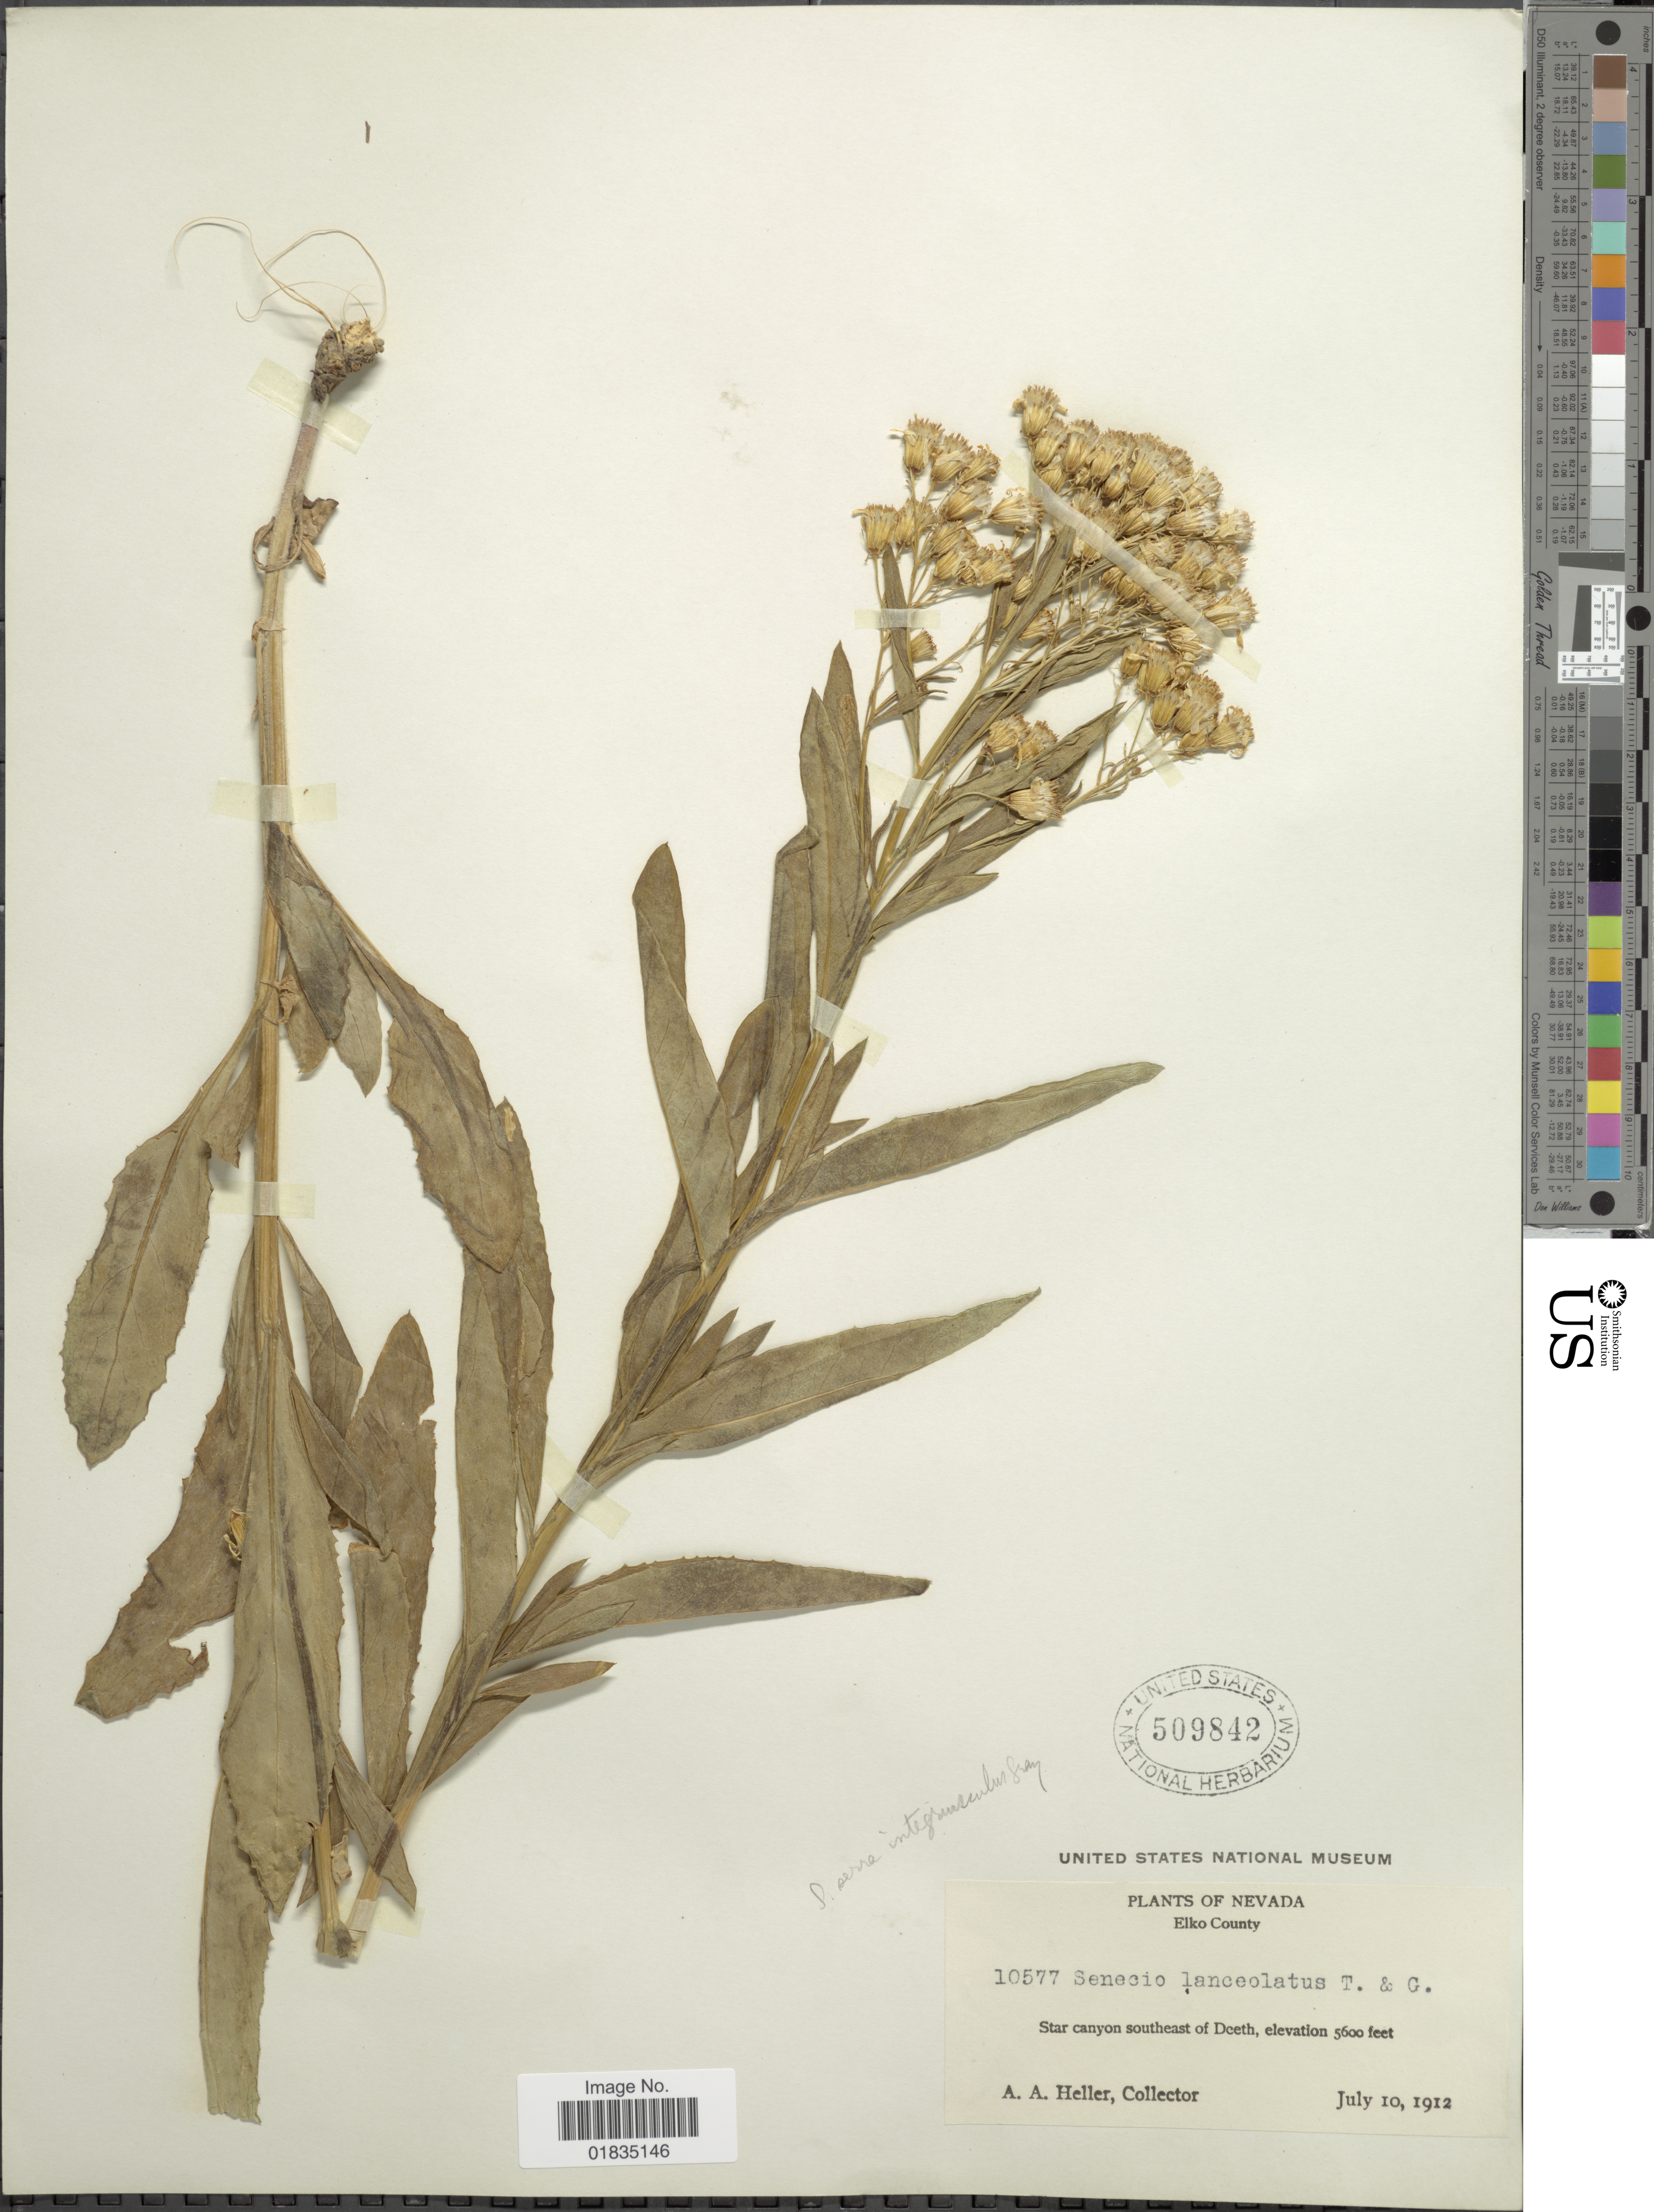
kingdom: Plantae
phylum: Tracheophyta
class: Magnoliopsida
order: Asterales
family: Asteraceae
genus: Senecio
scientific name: Senecio serra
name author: Hook.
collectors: A. A. Heller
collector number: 10577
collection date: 1912-07-10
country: United States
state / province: Nevada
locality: Elko County, Star Canyon southeast of Deeth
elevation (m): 1707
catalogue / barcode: US 509842